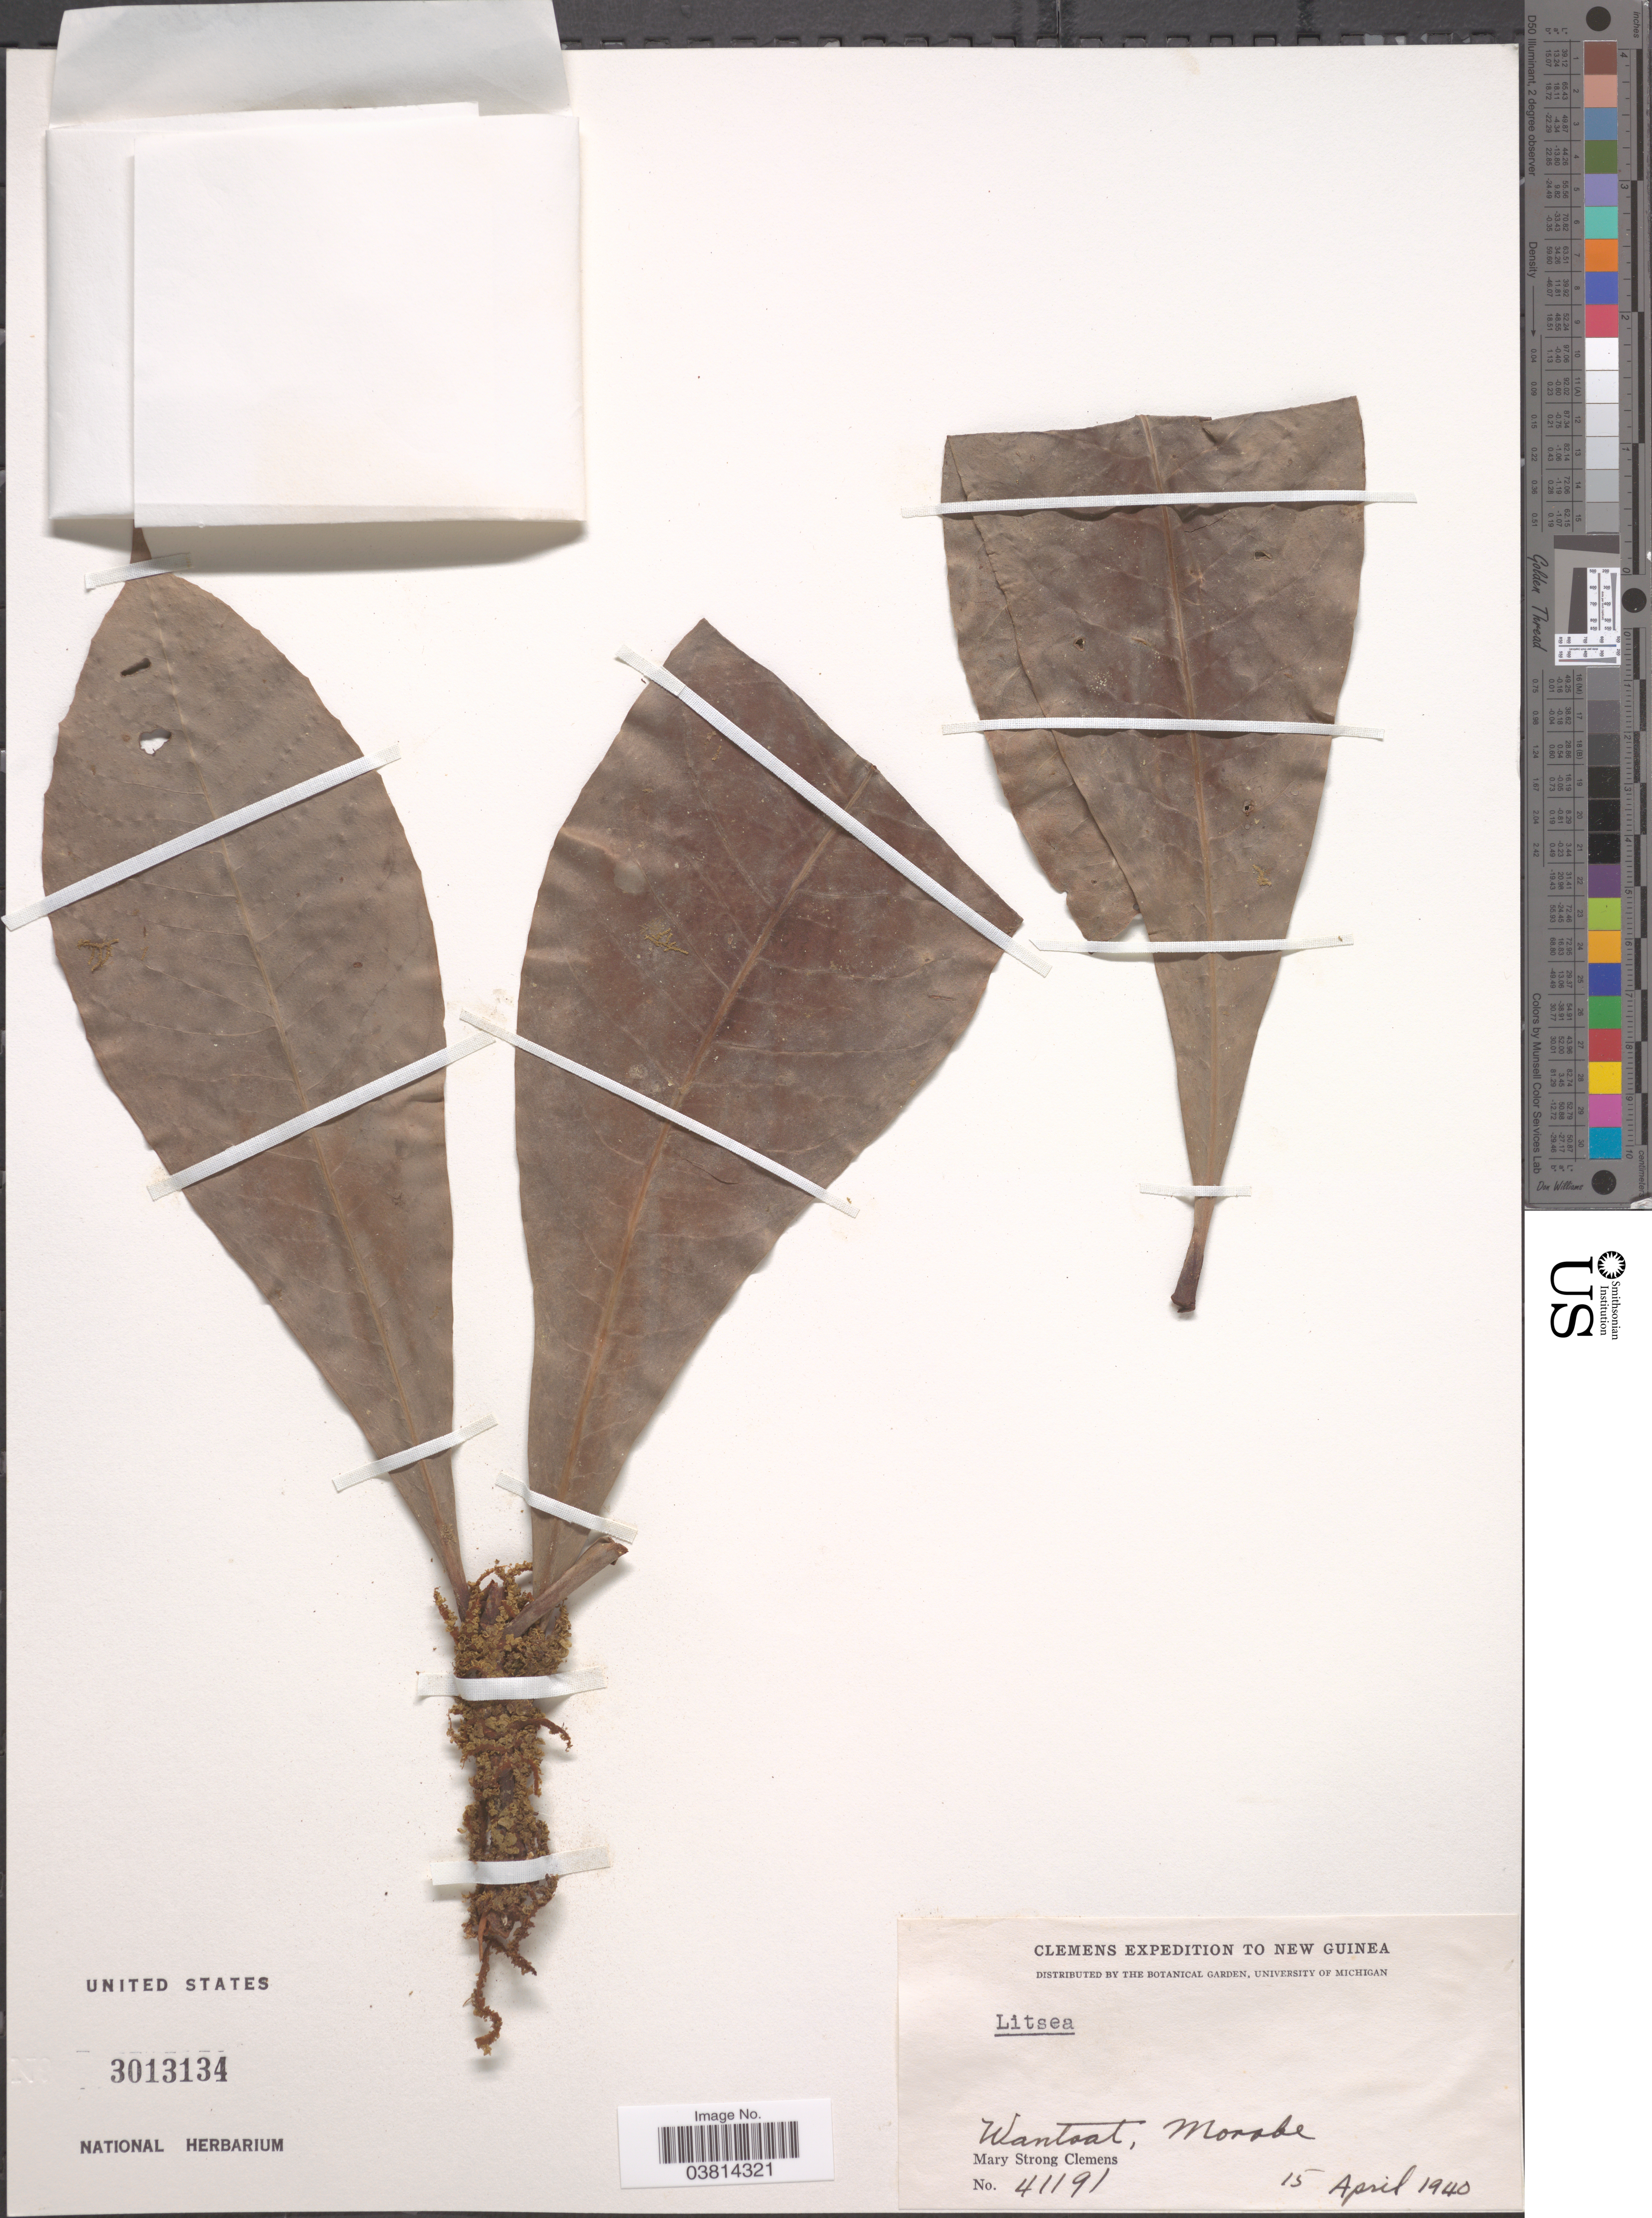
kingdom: Plantae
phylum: Tracheophyta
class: Magnoliopsida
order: Laurales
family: Lauraceae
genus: Litsea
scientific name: Litsea sp.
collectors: M. S. Clemens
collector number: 41191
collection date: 1940-04-15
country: Papua New Guinea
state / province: Morobe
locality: New Guinea. Wantoat.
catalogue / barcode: US 3013134